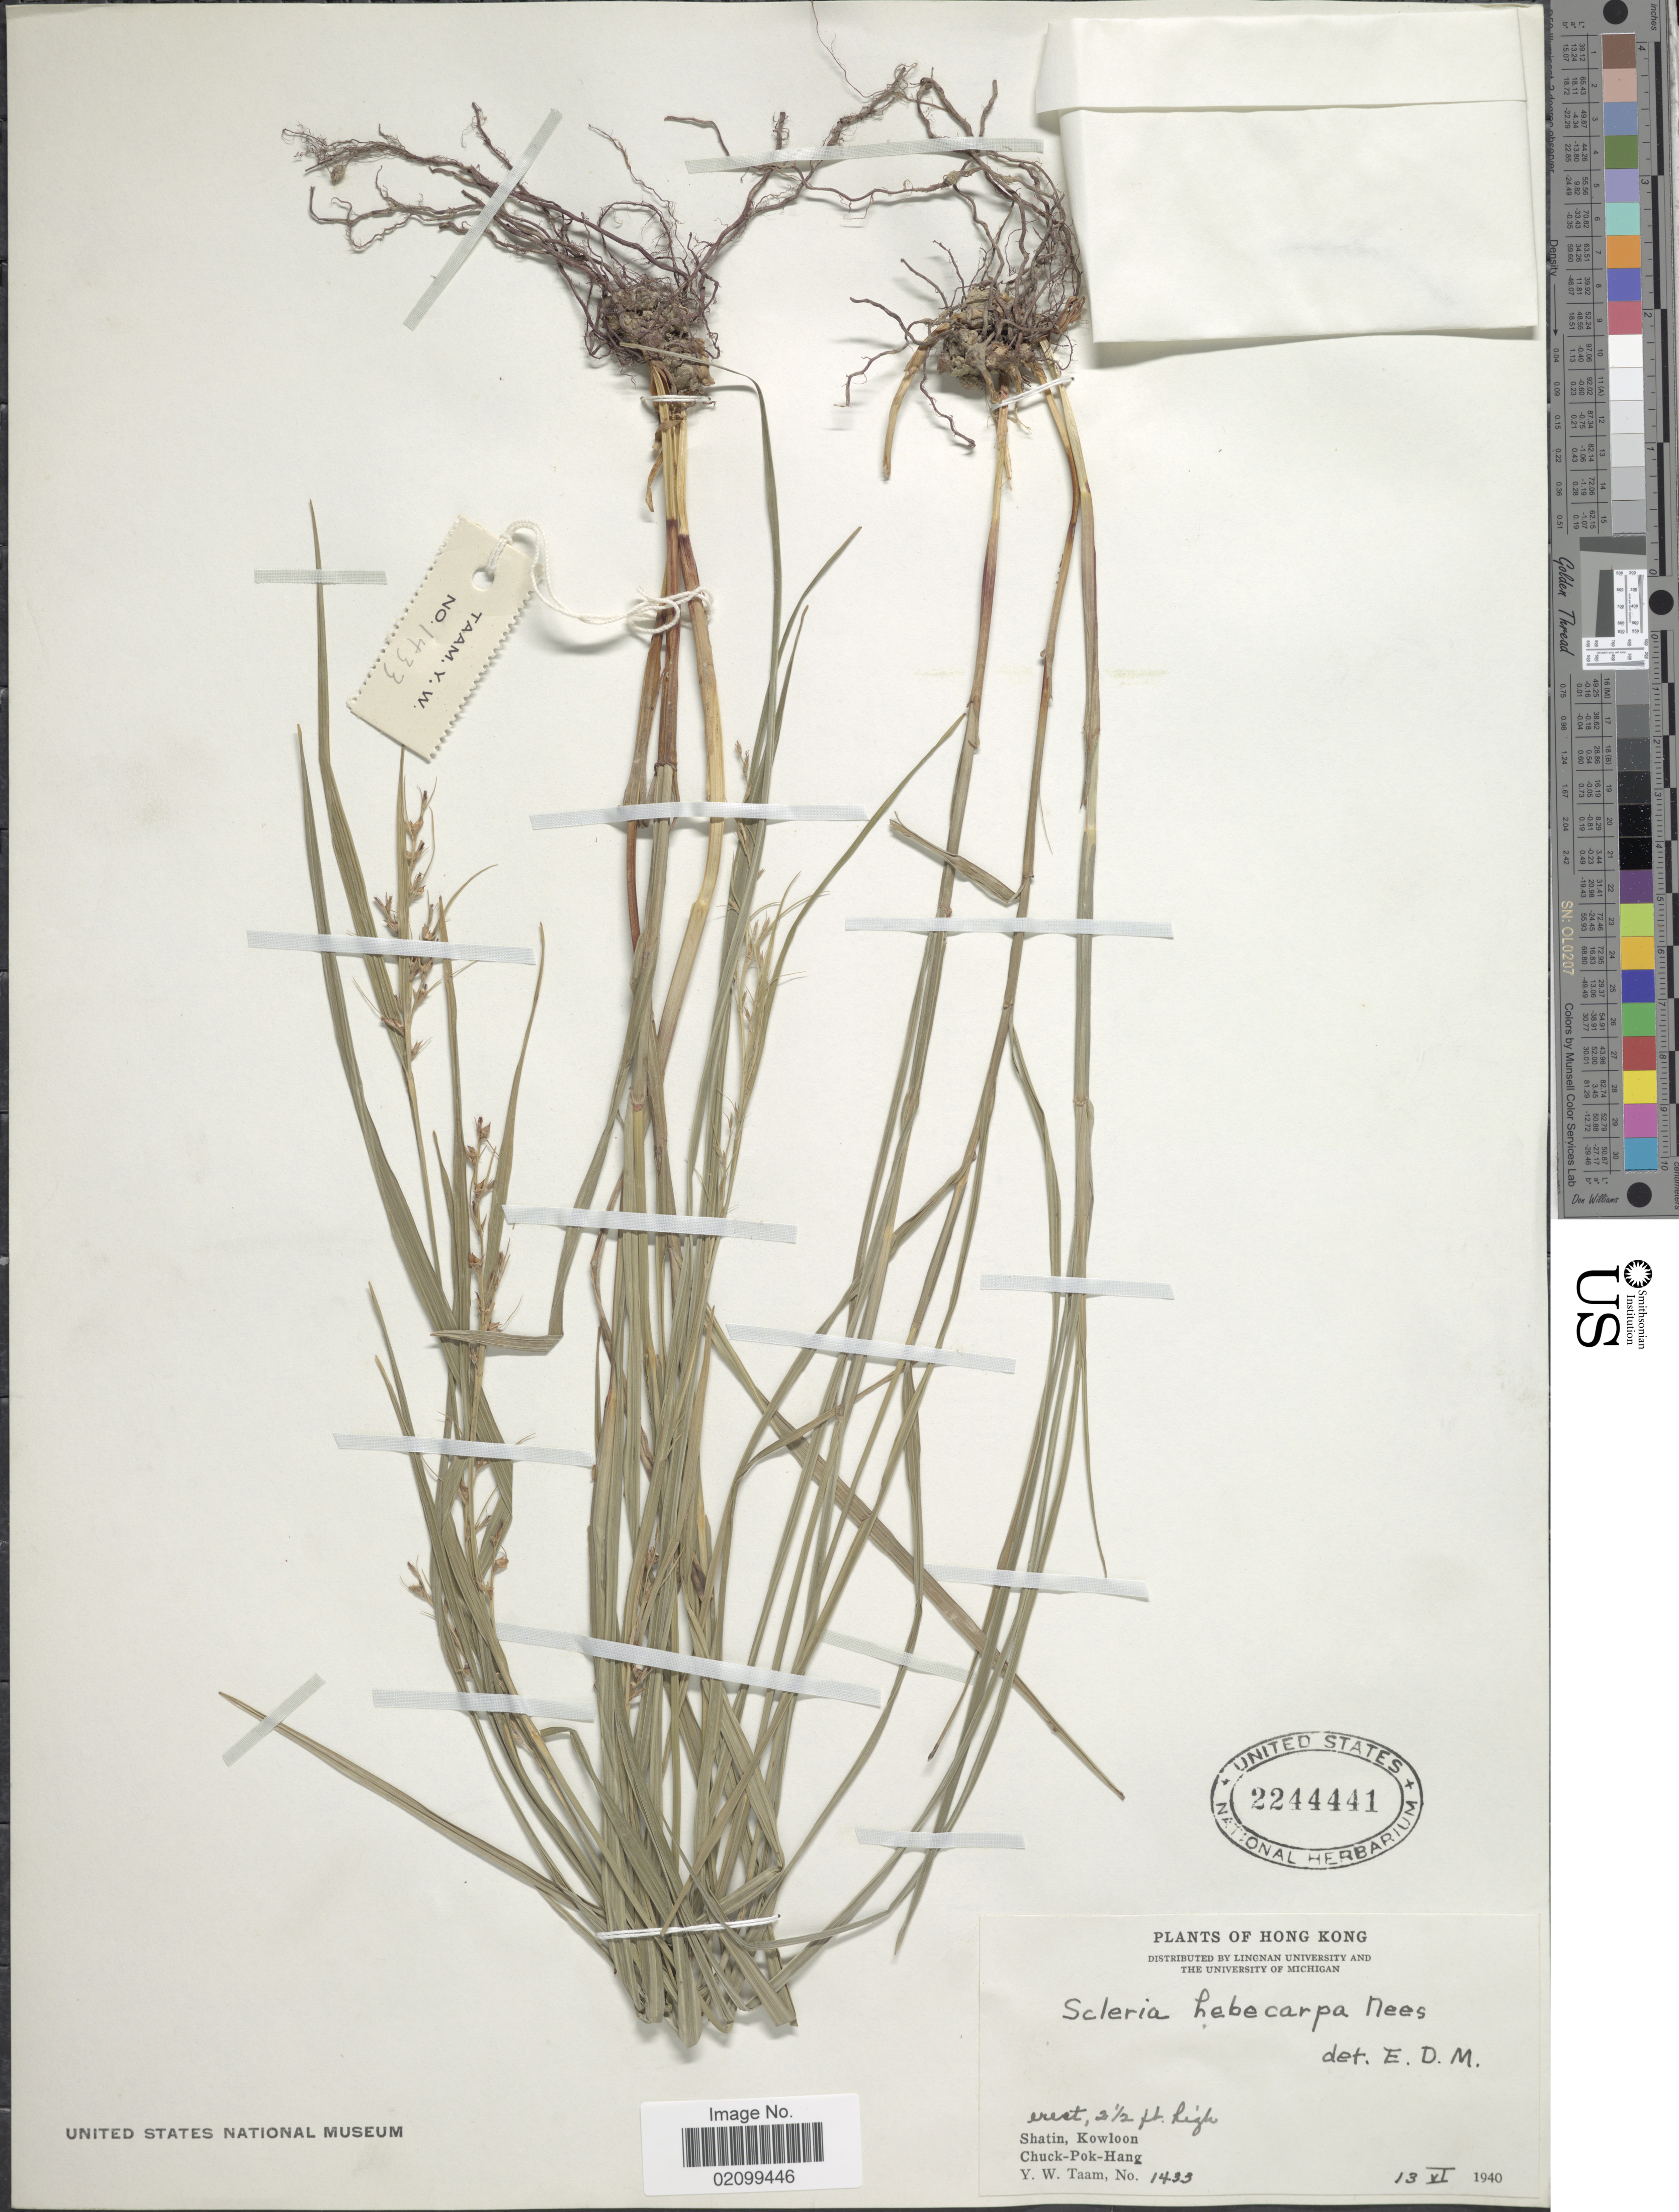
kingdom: Plantae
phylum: Tracheophyta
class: Liliopsida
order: Poales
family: Cyperaceae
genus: Scleria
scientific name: Scleria levis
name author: Retz.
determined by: Strong, Mark T., (BOT), Smithsonian Institution - National Museum of Natural History (UNITED STATES)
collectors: Y. W. Taam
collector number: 1433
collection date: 1940-06-13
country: China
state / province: Hong Kong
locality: Shatin, Kowloon. Chuck-Pak-Hang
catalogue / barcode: US 2244441